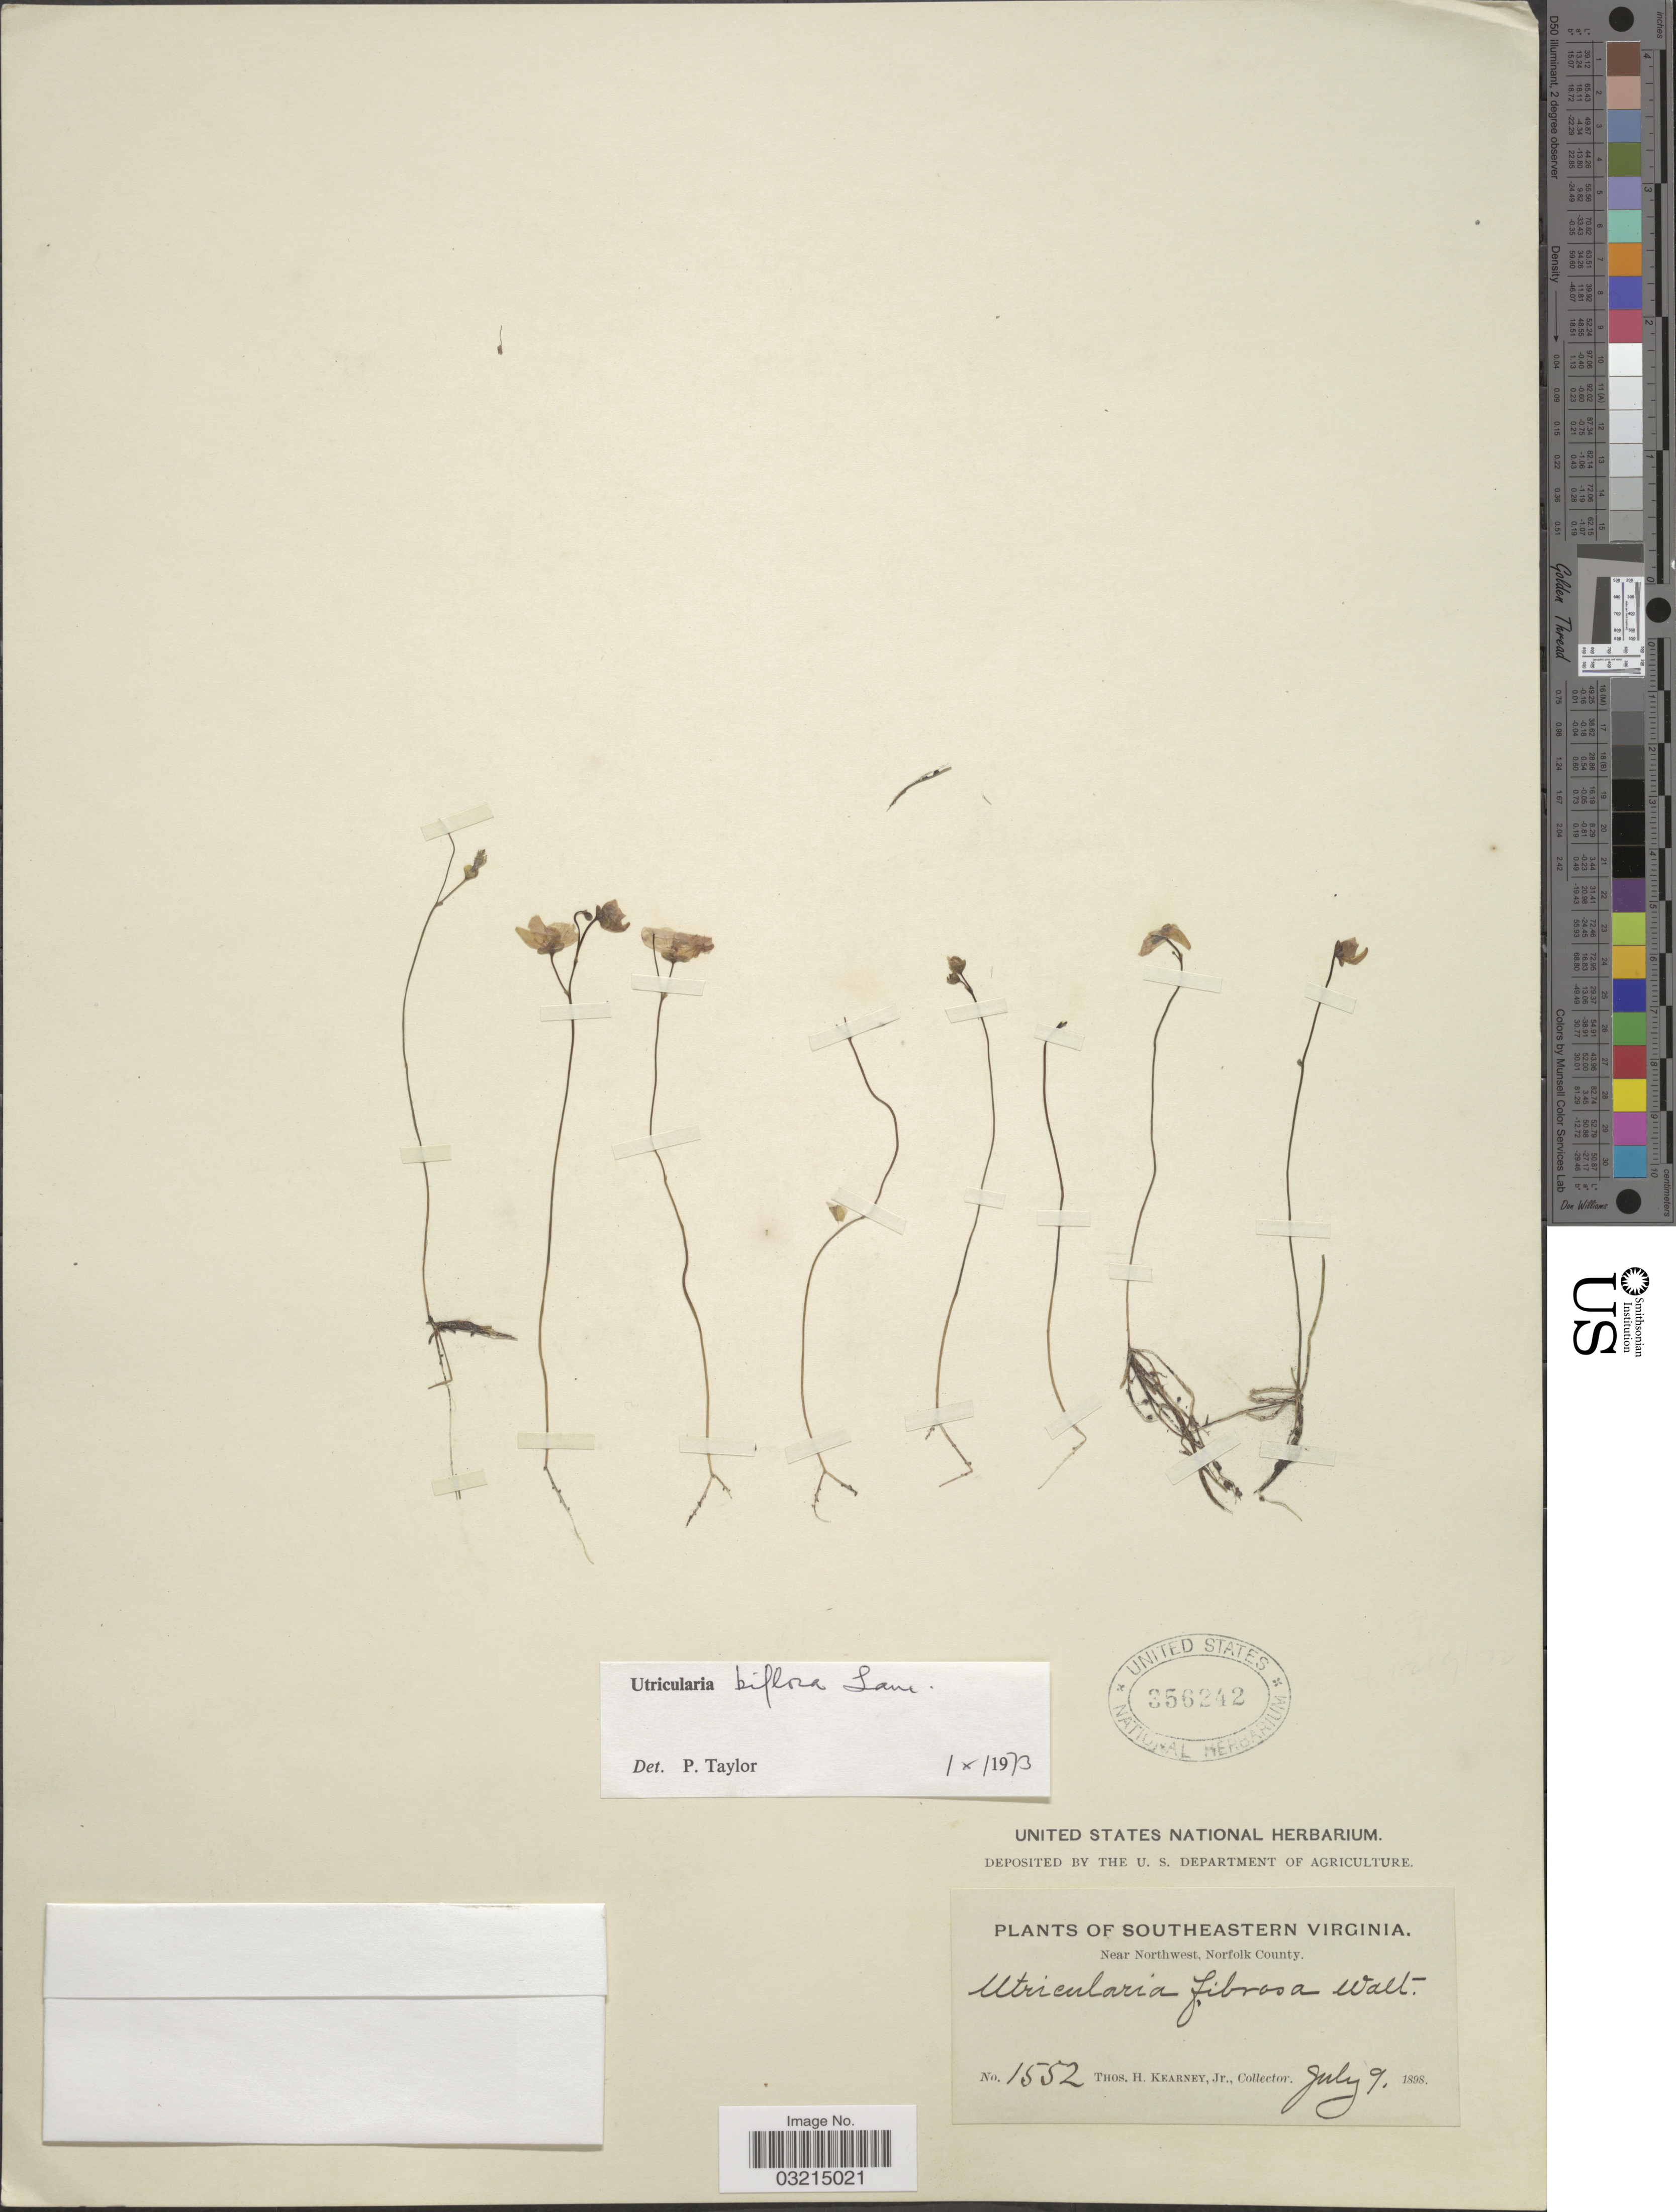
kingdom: Plantae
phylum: Tracheophyta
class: Magnoliopsida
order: Lamiales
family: Lentibulariaceae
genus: Utricularia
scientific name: Utricularia biflora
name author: Lam.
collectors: T. H. Kearney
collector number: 1552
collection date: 1898-07-09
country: United States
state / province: Virginia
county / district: City of Chesapeake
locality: Southeastern Virginia. Near Northwest, Norfolk County.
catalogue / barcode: US 356242